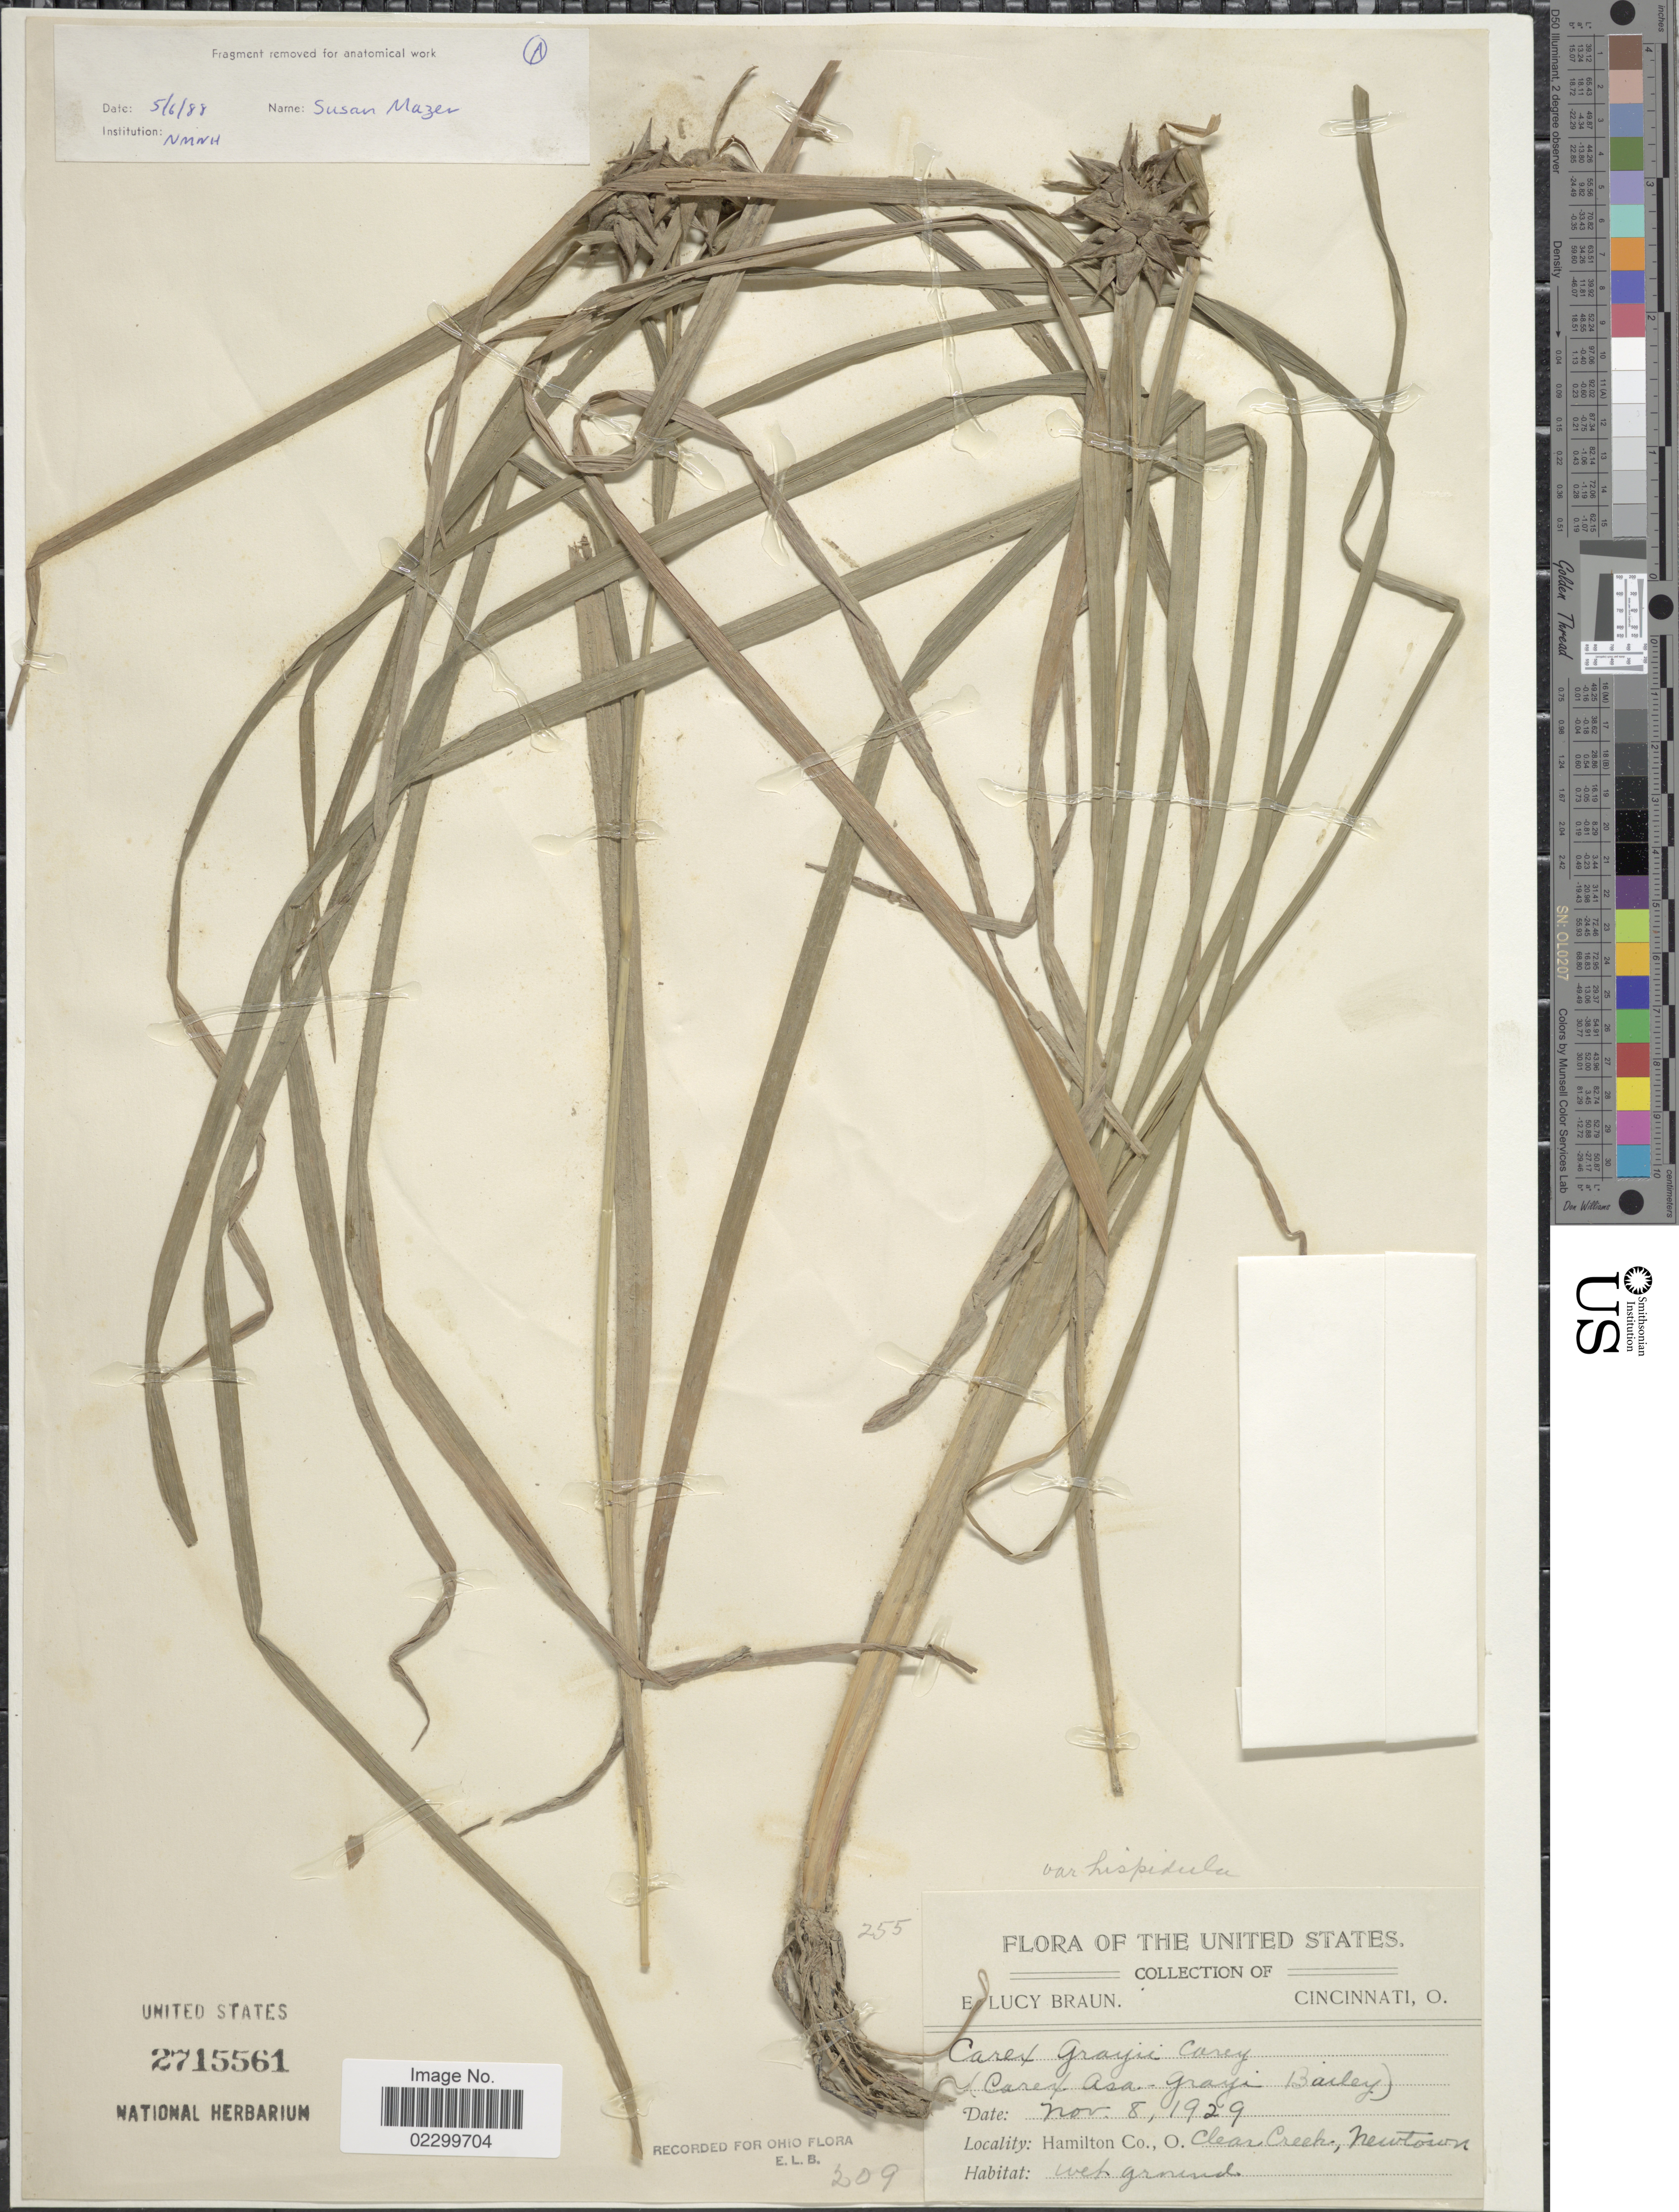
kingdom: Plantae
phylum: Tracheophyta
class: Liliopsida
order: Poales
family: Cyperaceae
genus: Carex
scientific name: Carex grayi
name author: J. Carey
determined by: Strong, Mark T., (BOT), Smithsonian Institution - National Museum of Natural History (UNITED STATES)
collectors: E. L. Braun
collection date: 1929-11-08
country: United States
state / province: Ohio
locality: Hamilton Co., Clear Creek, Newtown.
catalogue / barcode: US 2715561